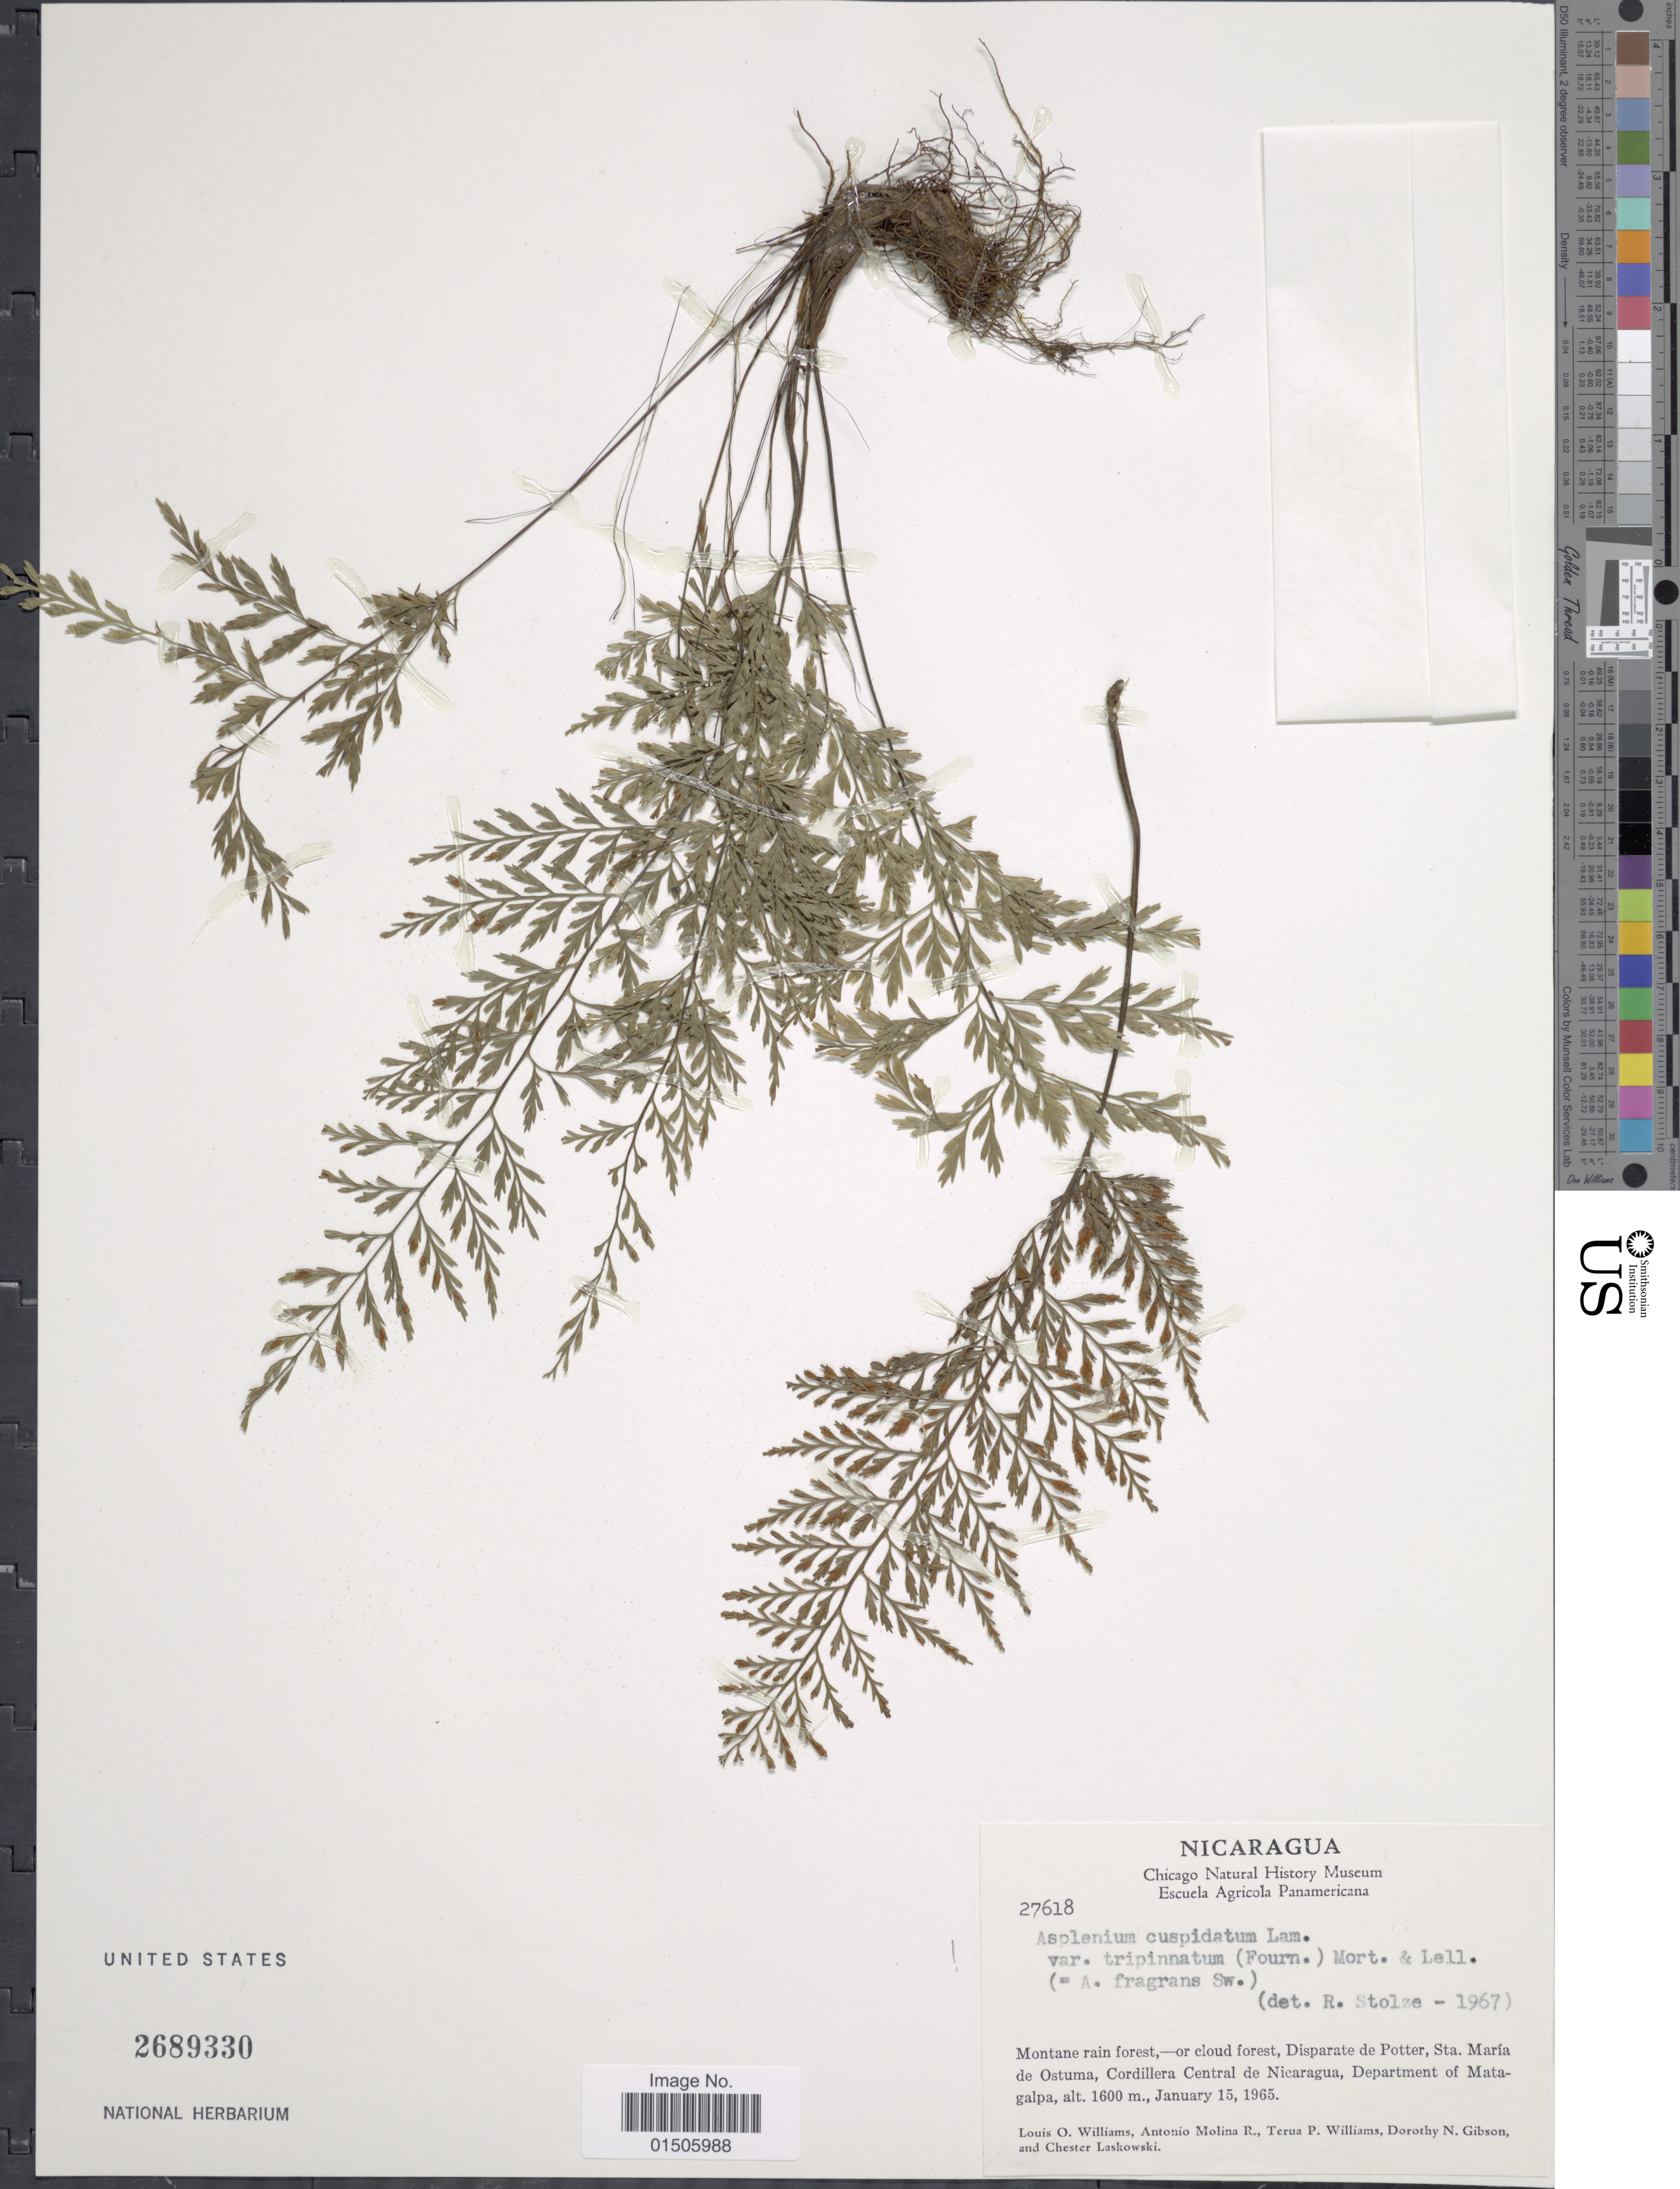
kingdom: Plantae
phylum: Tracheophyta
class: Polypodiopsida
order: Polypodiales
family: Aspleniaceae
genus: Asplenium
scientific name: Asplenium cuspidatum var. tripinnatum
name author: (E. Fourn.) C.V. Morton & Lellinger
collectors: L. O. Williams, A. Molina R., T. P. Williams, D. N. Gibson & et al.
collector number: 27618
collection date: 1965-01-15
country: Nicaragua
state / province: Matagalpa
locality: Montane rain forest, or cloud forest, Disperate de Potter, Sta. Maria de Ostuma, Cordillera Central de Nicaragua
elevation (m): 1600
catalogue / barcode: US 2689330